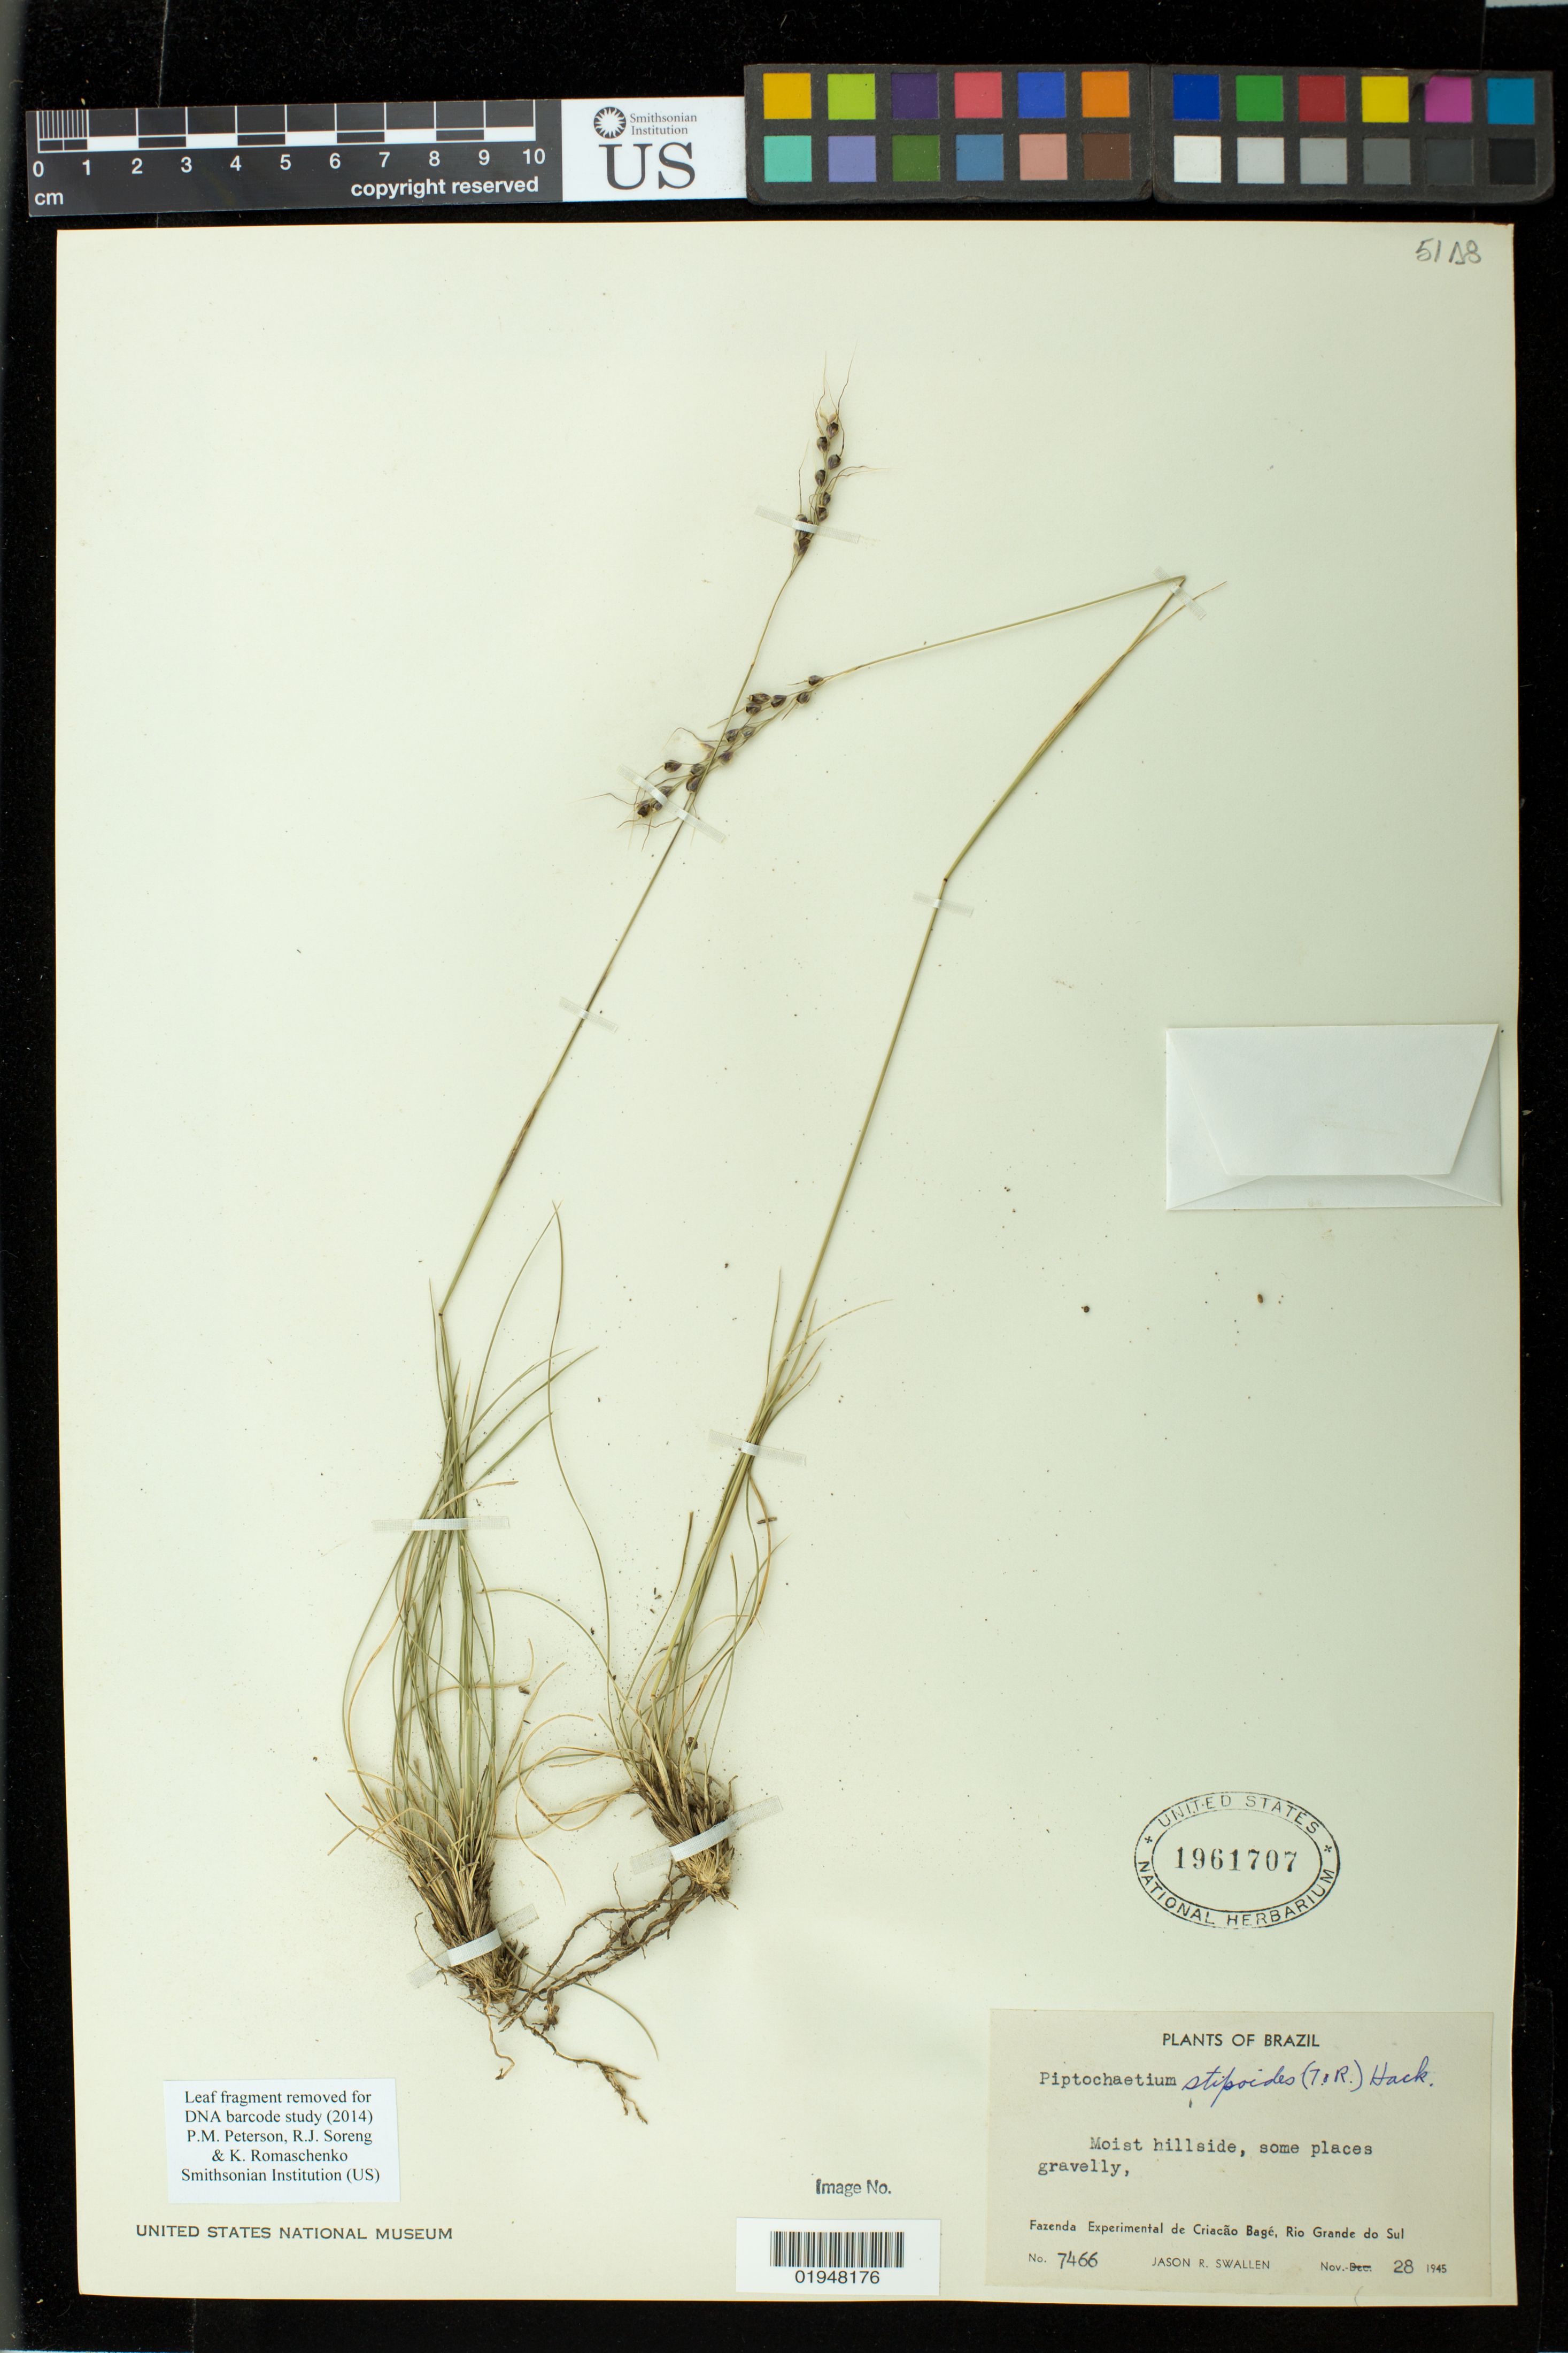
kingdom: Plantae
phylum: Tracheophyta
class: Liliopsida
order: Poales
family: Poaceae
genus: Piptochaetium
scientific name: Piptochaetium stipoides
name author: (Trin. & Rupr.) Hack. & Arechav.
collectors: J. R. Swallen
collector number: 7466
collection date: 1945-11-28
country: Brazil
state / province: Rio Grande do Sul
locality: Fazenda Experimental de Criacã Bagé, Rio Grande do Sul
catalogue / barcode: US 1961707